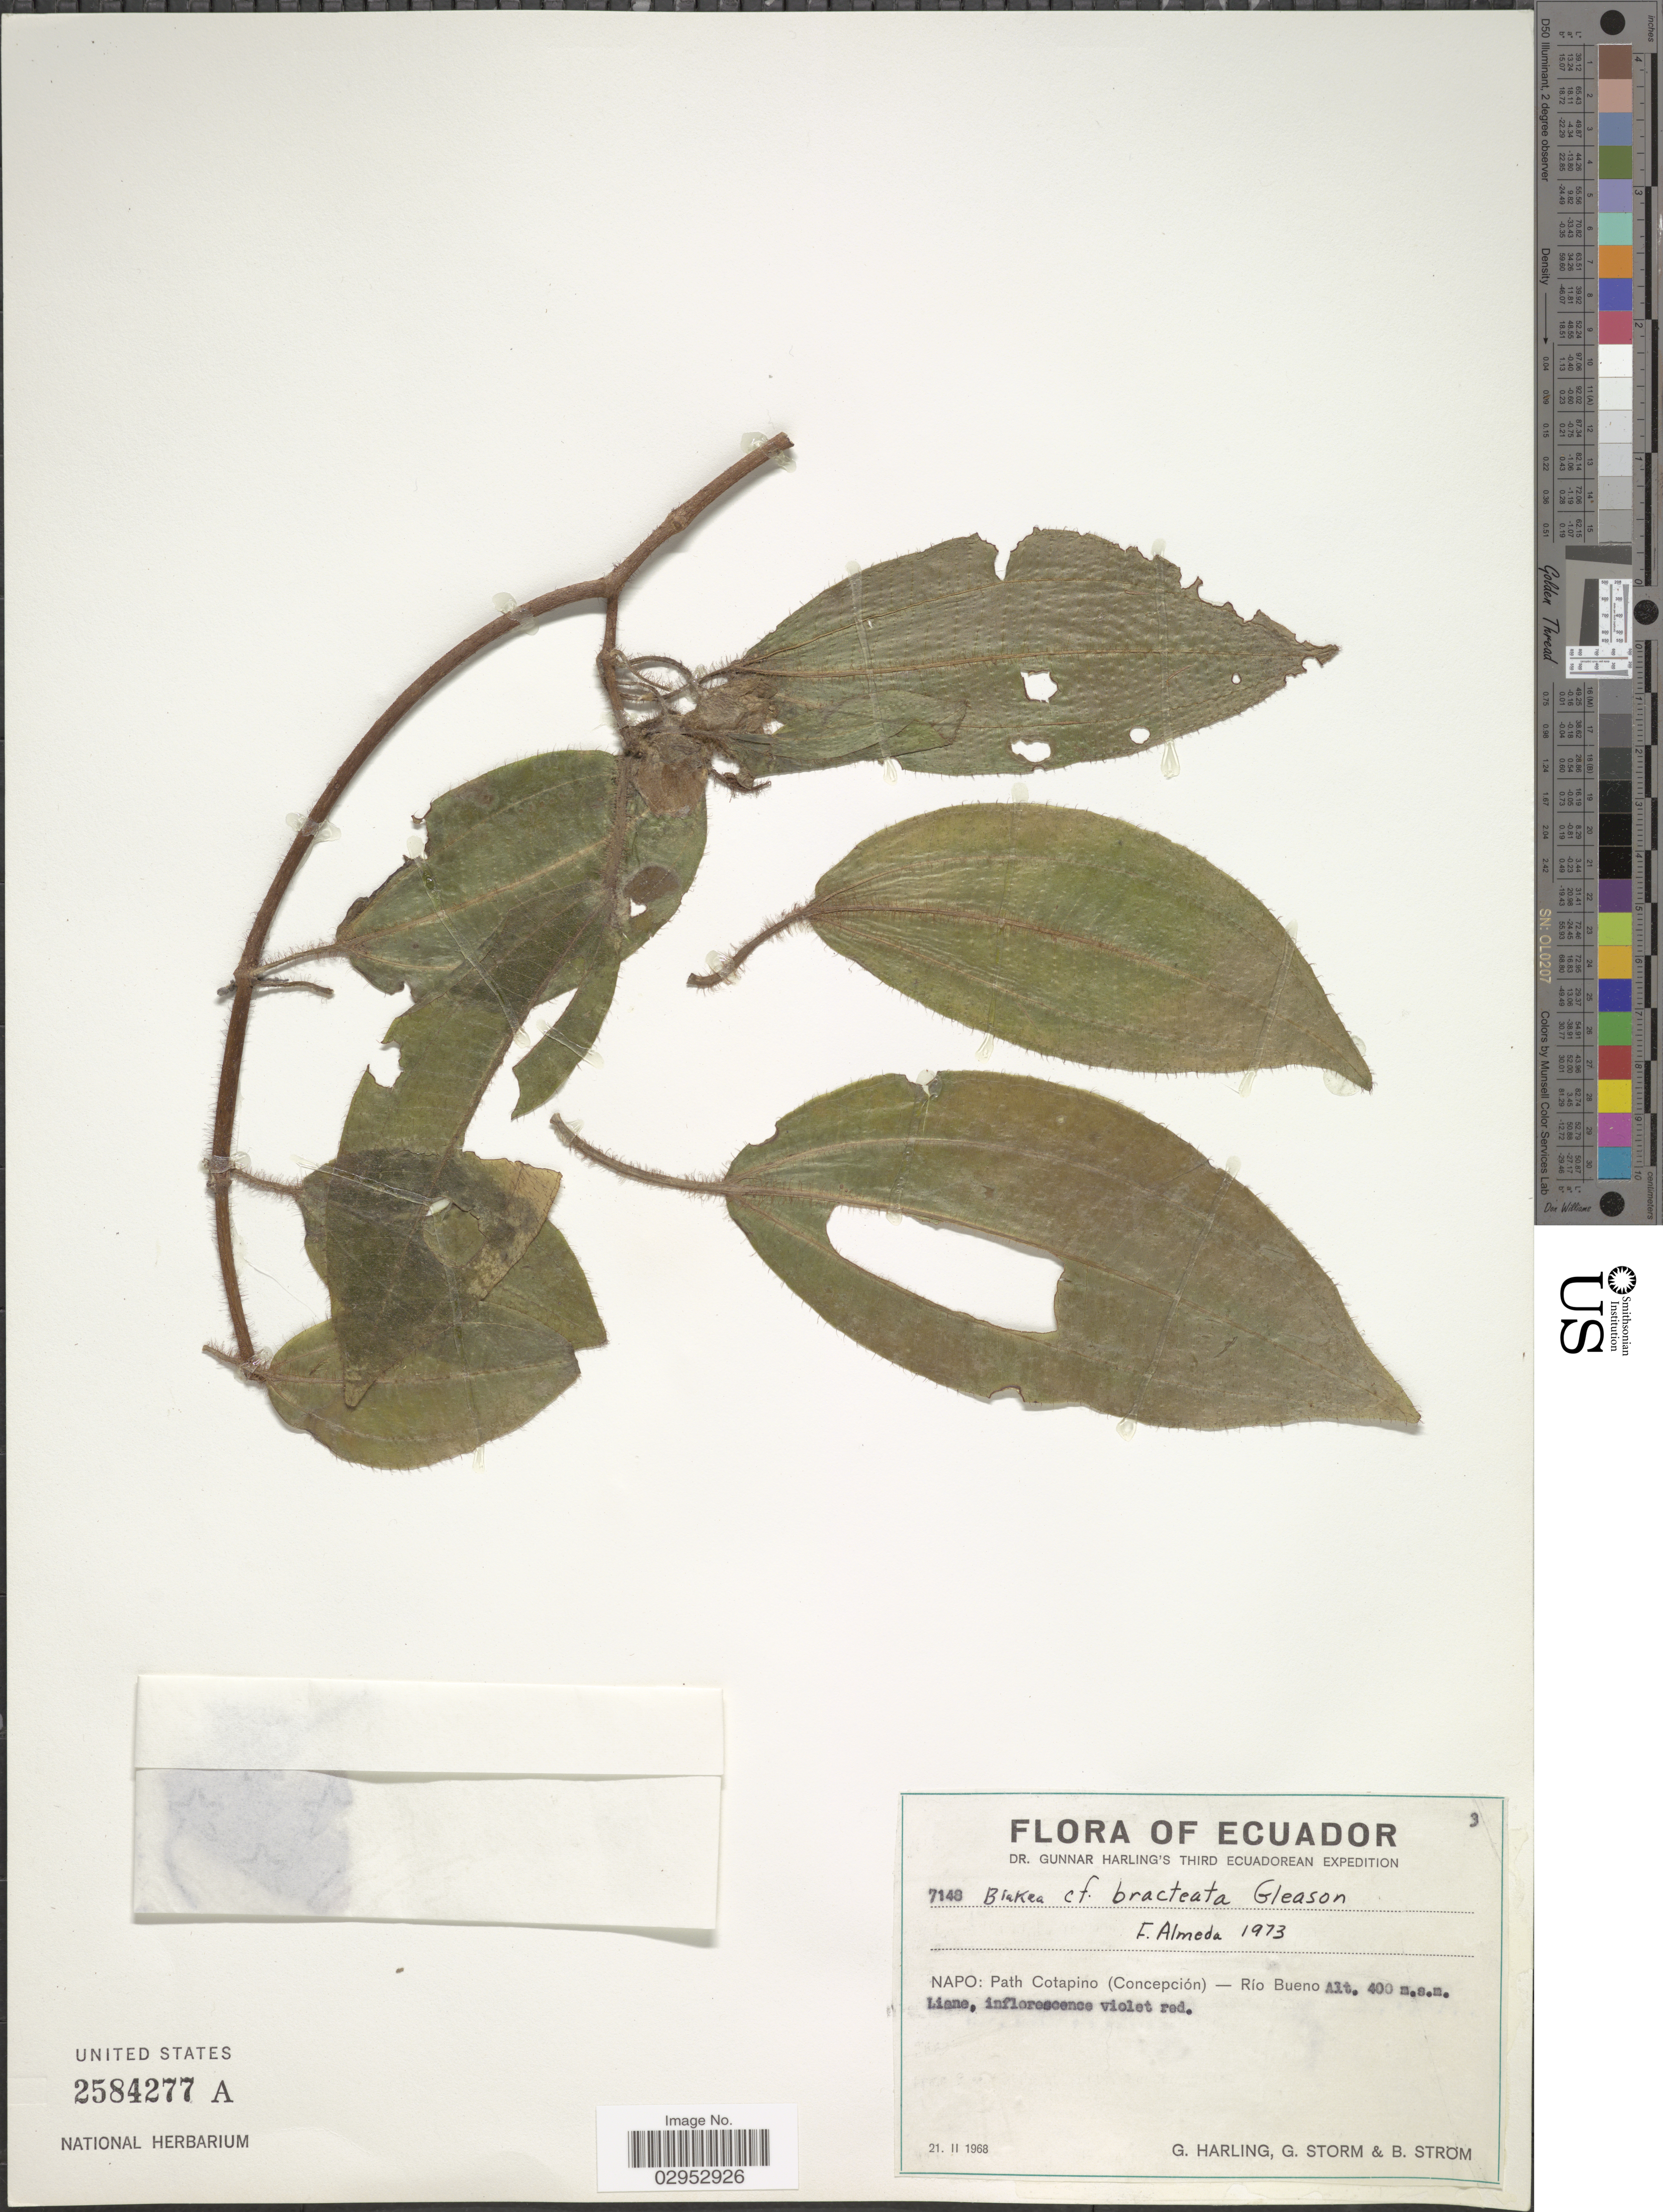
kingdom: Plantae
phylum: Tracheophyta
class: Magnoliopsida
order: Myrtales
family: Melastomataceae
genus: Blakea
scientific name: Blakea bracteata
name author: Gleason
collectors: G. Harling, G. Storm & B. Ström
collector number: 7148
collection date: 1968-02-21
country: Ecuador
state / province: Napo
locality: Path Cotapino (Concepción) - Río Bueno.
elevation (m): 400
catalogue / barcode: US 2584277A